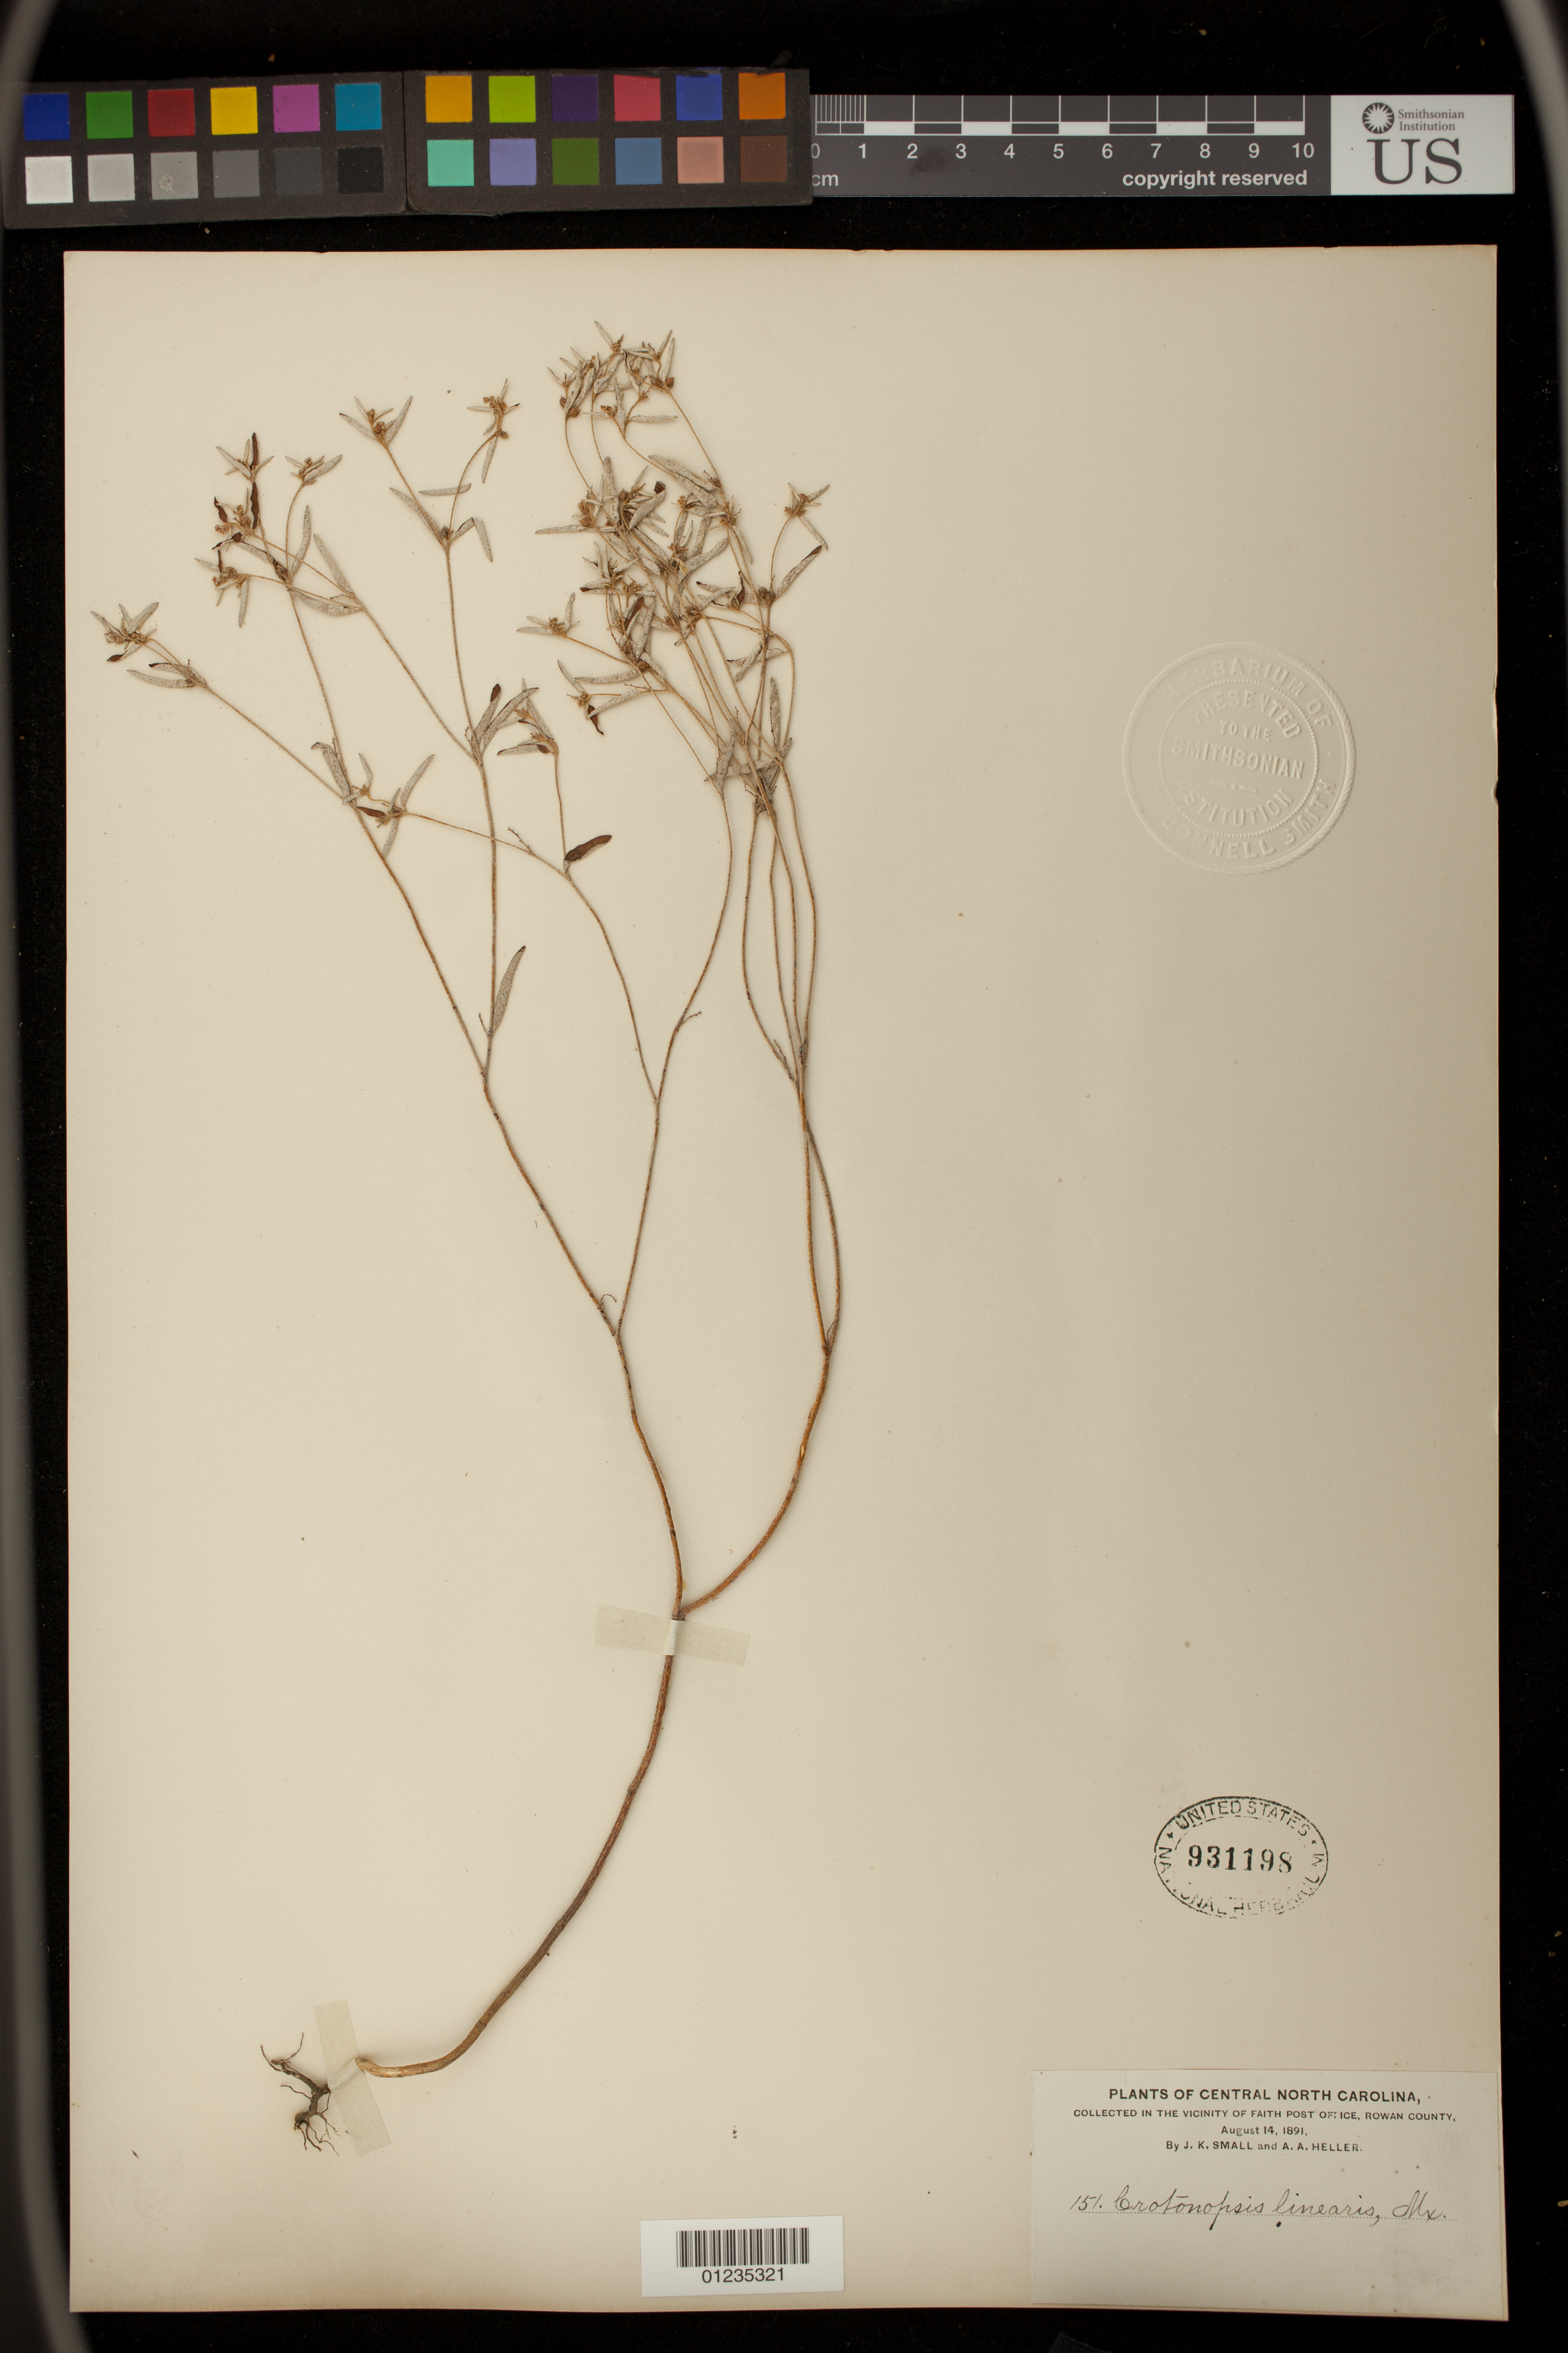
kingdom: Plantae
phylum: Tracheophyta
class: Magnoliopsida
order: Malpighiales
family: Euphorbiaceae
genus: Crotonopsis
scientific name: Crotonopsis elliptica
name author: Willd.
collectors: J. K. Small & E. G. Heller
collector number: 151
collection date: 1891-08-14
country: United States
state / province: North Carolina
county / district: Rowan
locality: Collected in the vicinity of Faith Post Office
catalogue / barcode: US 931198